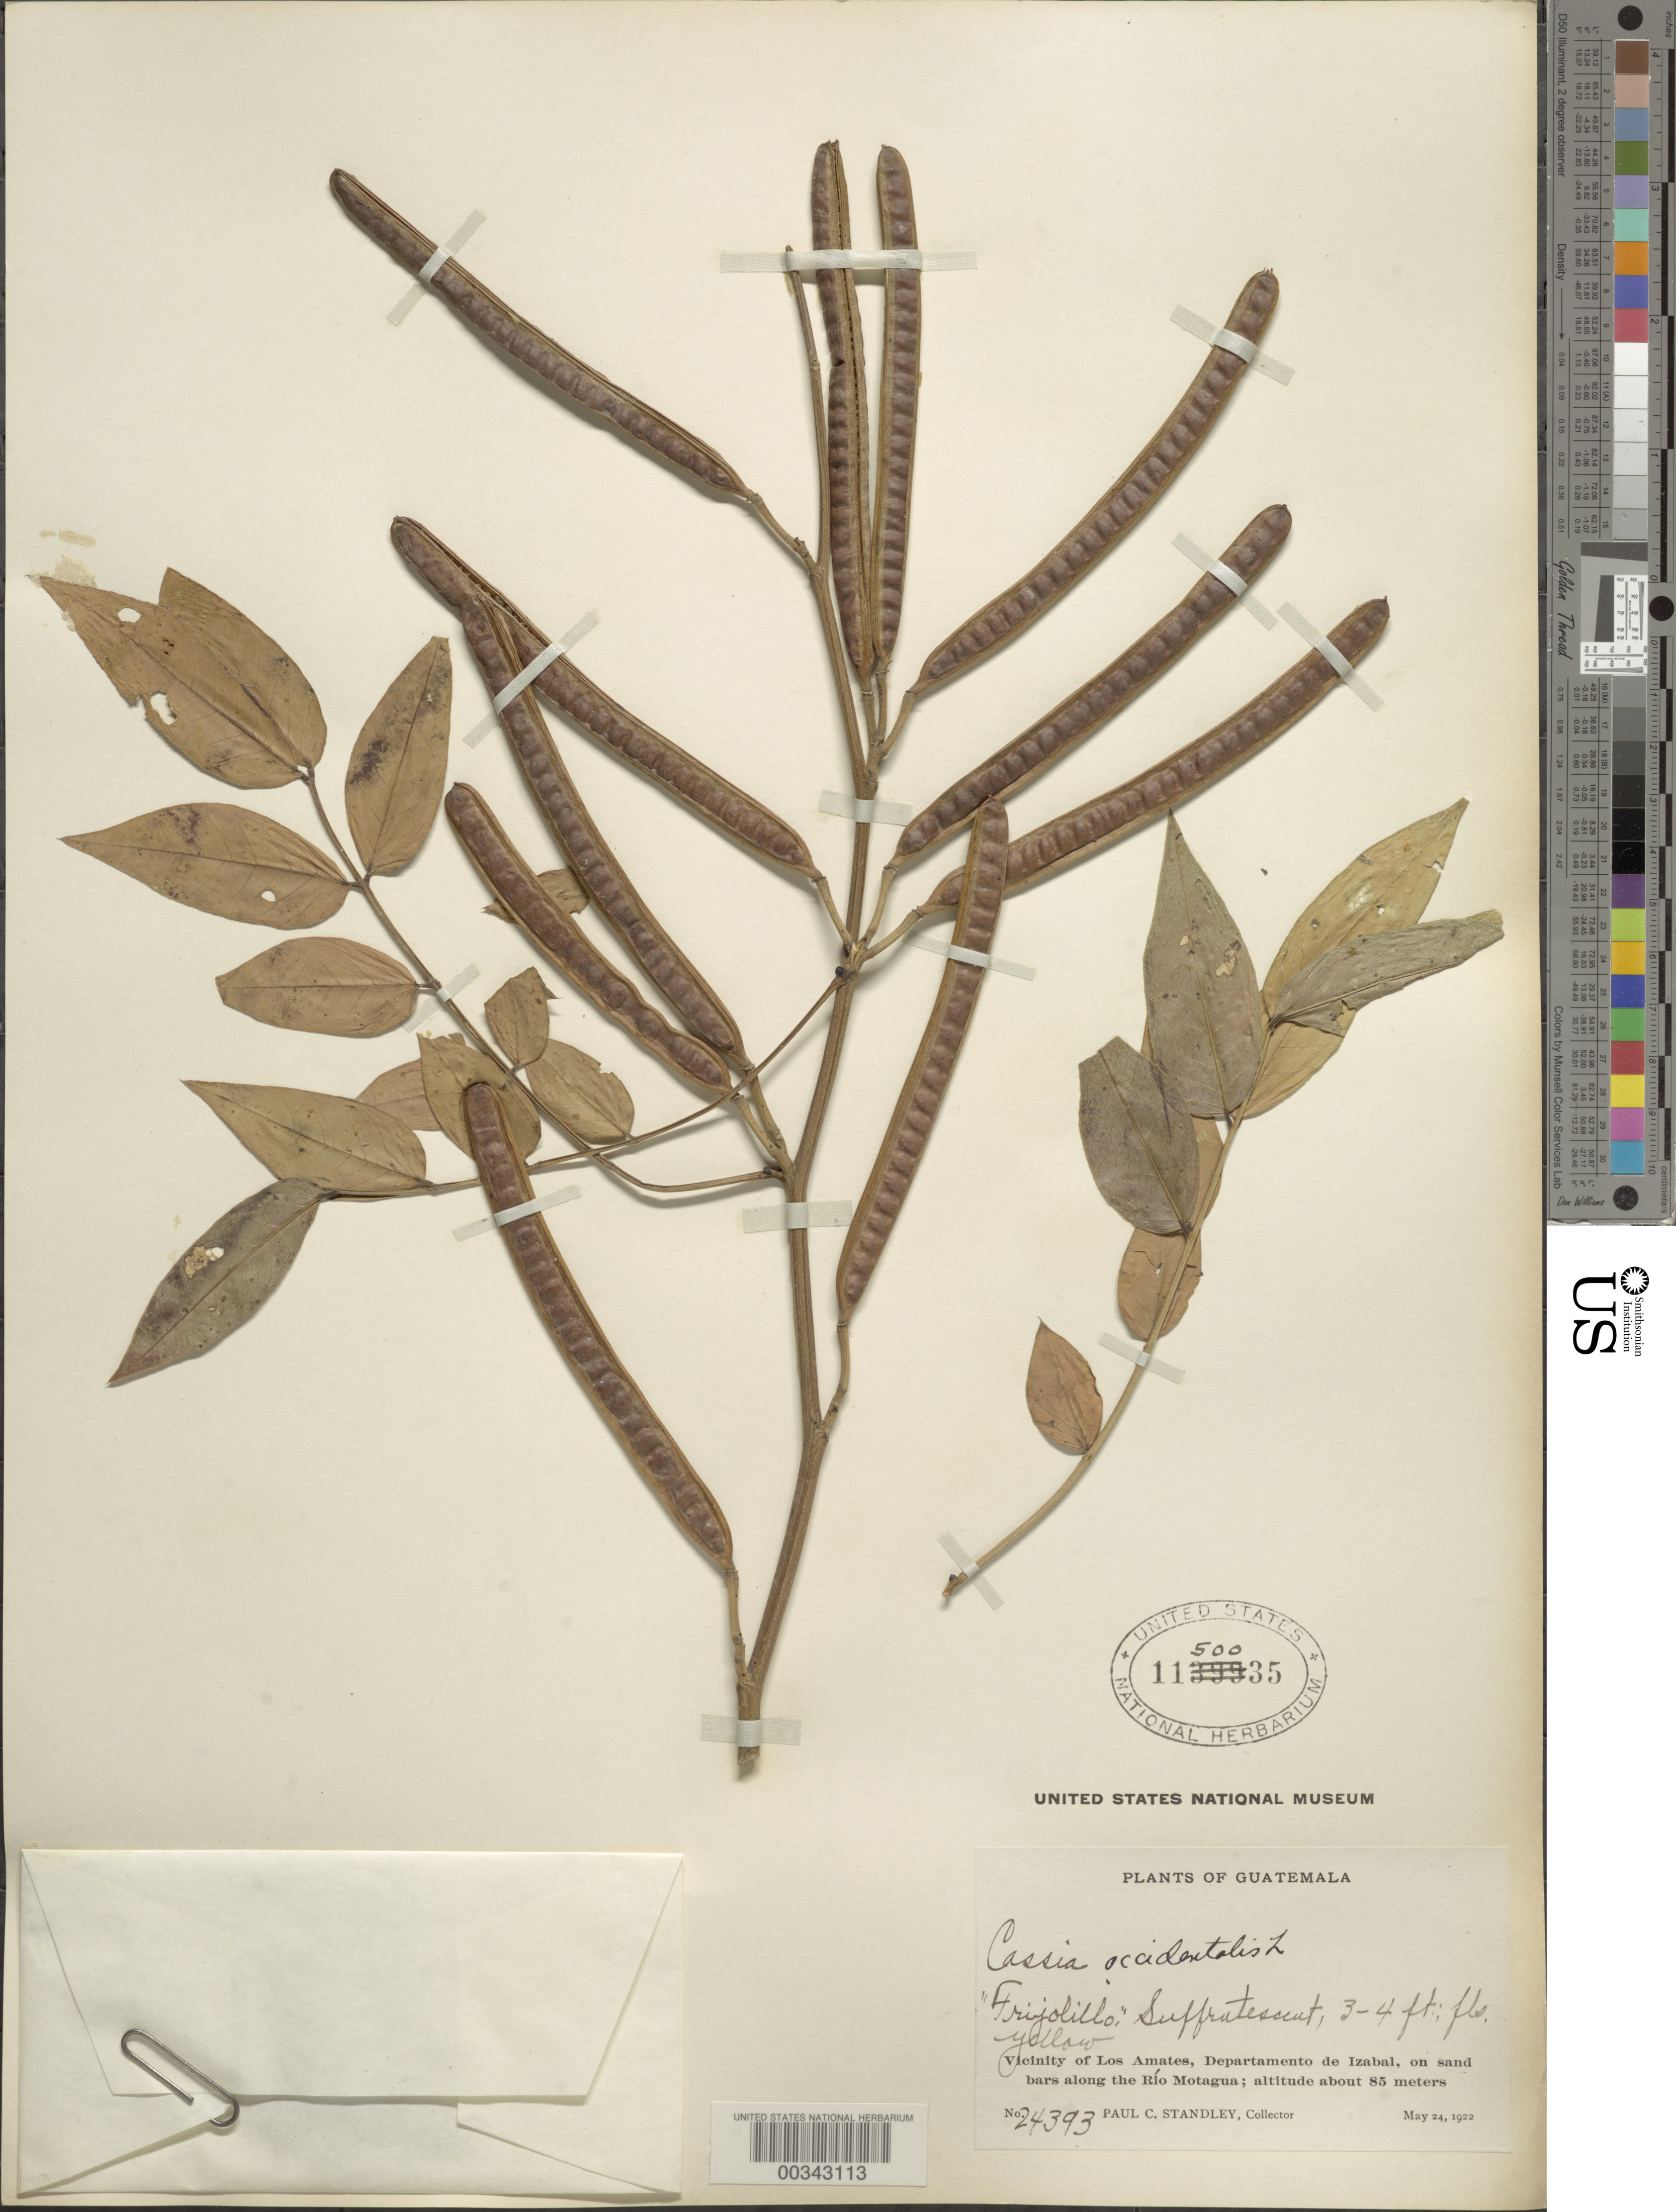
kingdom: Plantae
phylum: Tracheophyta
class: Magnoliopsida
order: Fabales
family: Fabaceae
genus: Senna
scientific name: Senna occidentalis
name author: (L.) Link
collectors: P. C. Standley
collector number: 24393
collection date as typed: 24 May 1922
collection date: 1922-05-24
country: Guatemala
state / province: Izabal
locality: Vicinity of Los Amates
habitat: On sand bars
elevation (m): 85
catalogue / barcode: US 1150035